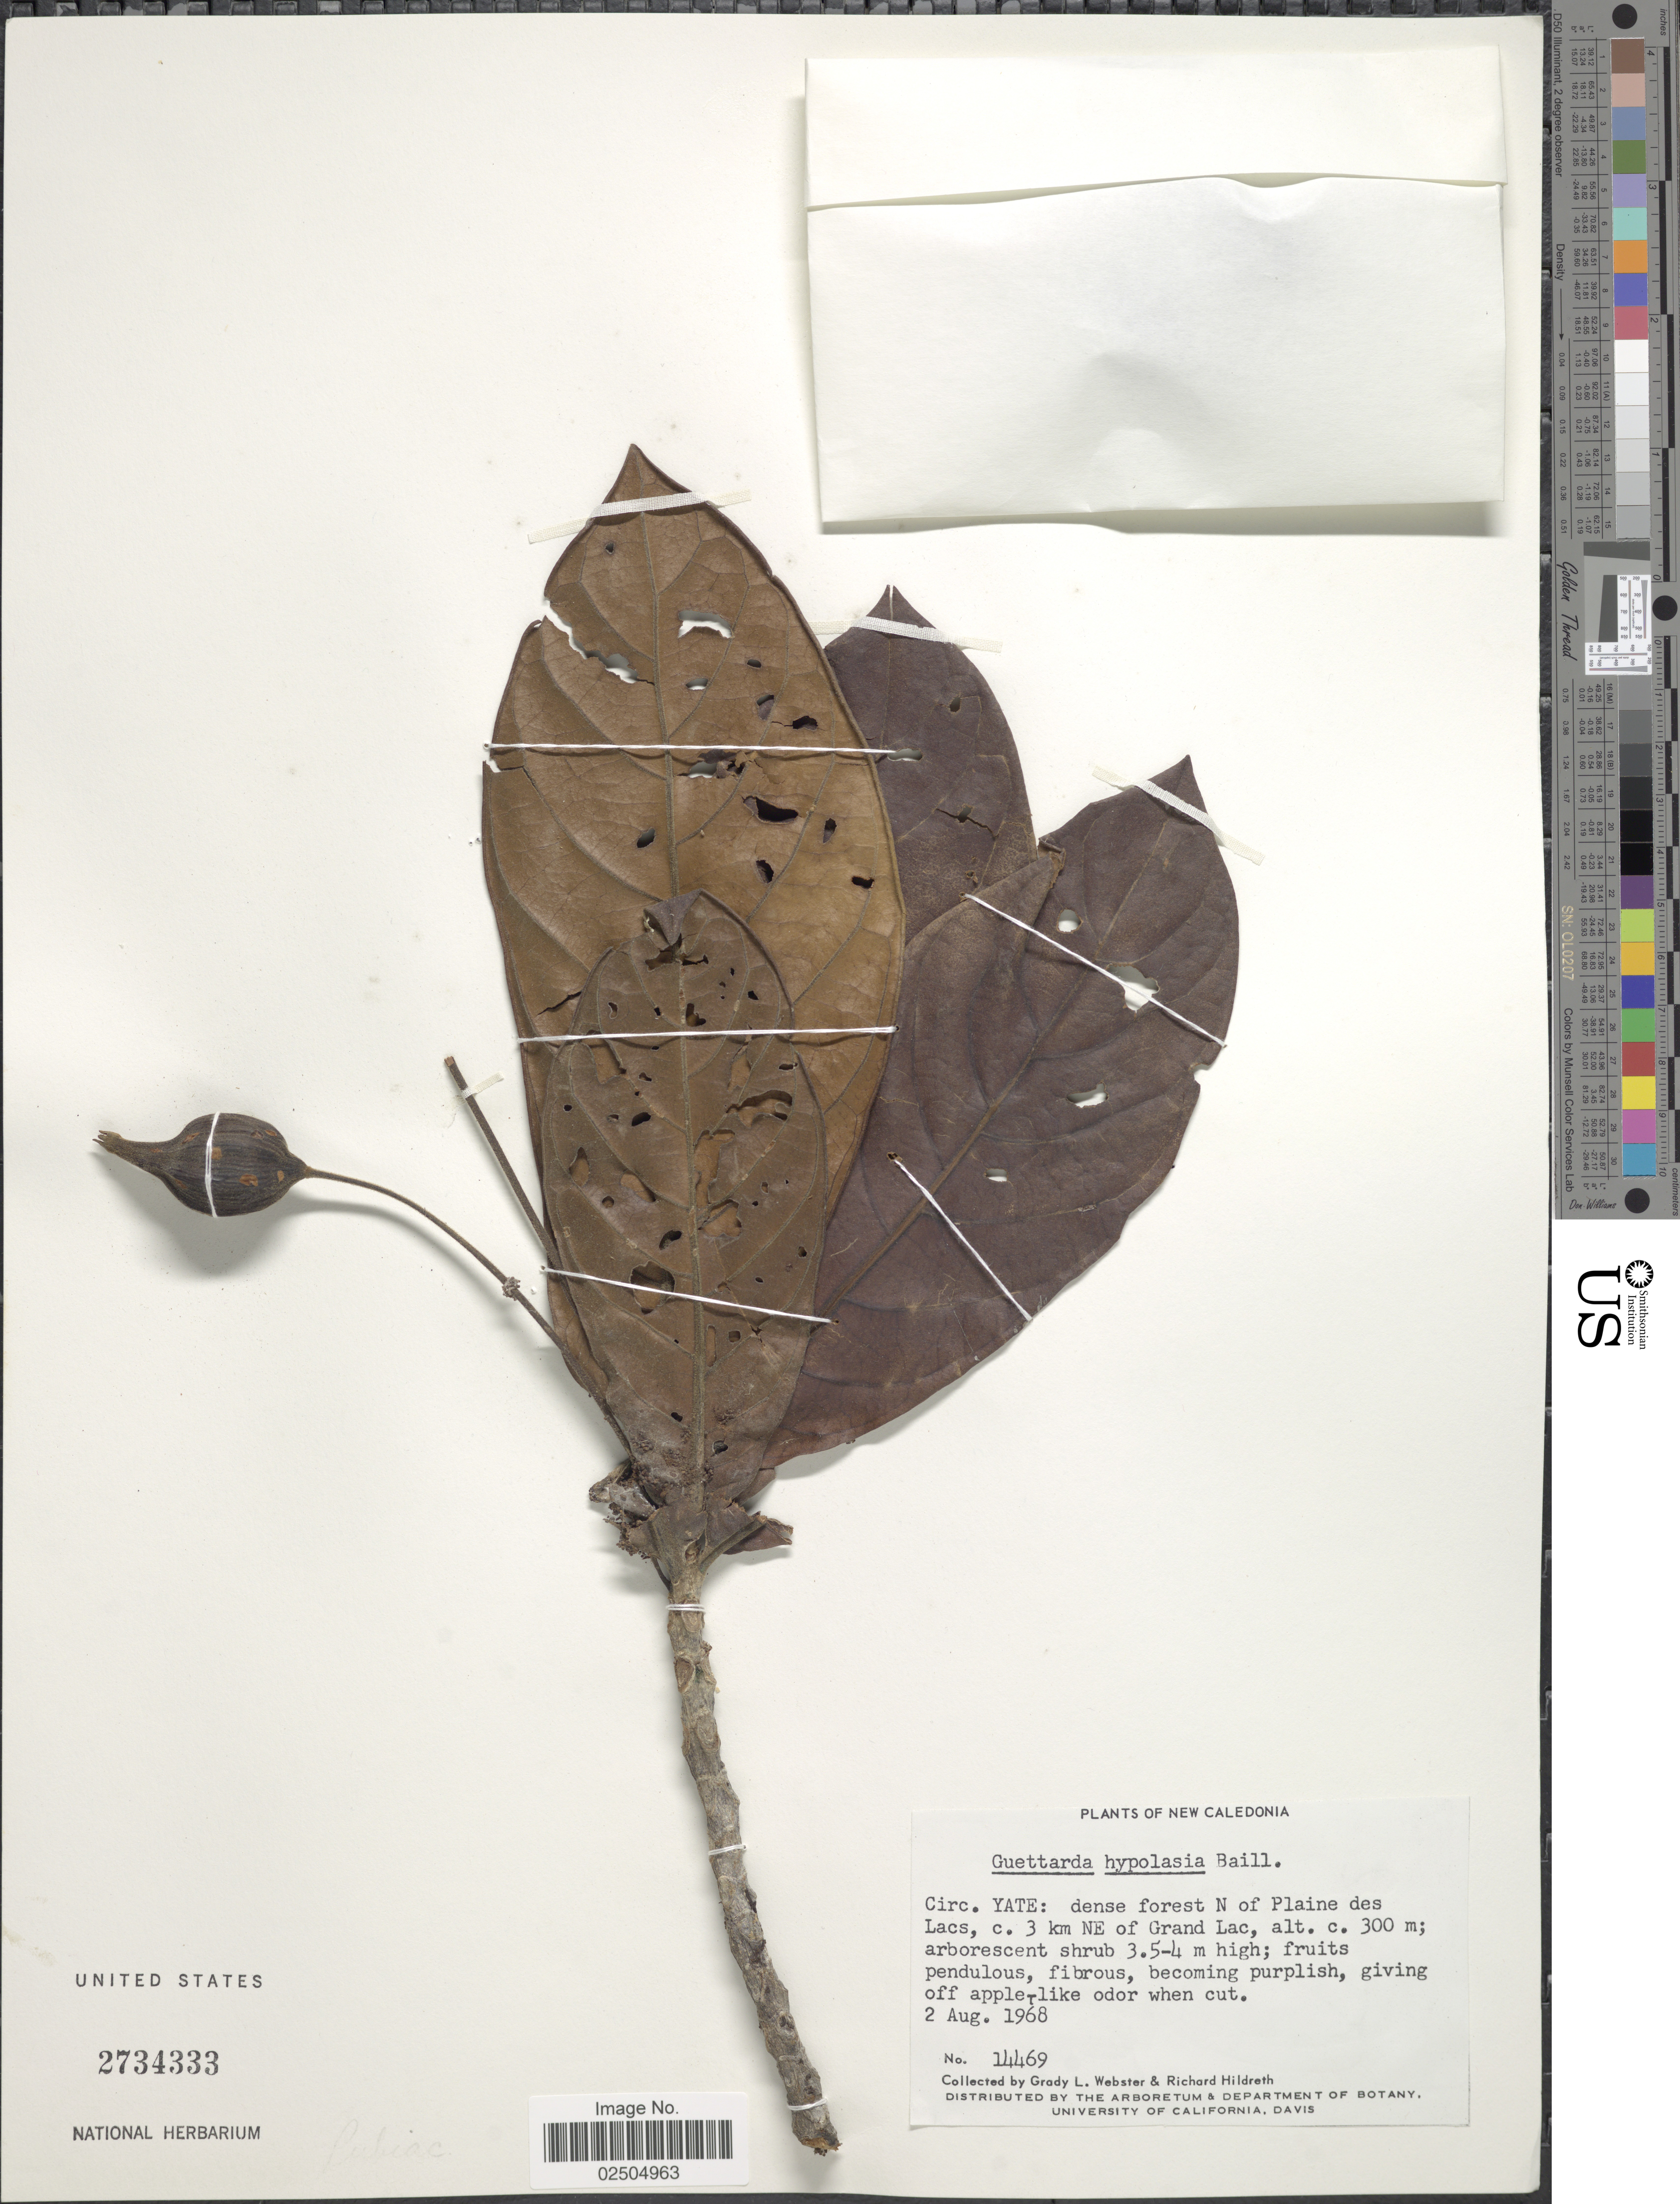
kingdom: Plantae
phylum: Tracheophyta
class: Magnoliopsida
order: Gentianales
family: Rubiaceae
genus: Guettarda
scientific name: Guettarda hypolasia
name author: Baill.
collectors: G. L. Webster & R. Hildreth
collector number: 14469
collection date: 1968-08-02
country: New Caledonia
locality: Circ. Yate: dense forest N of Plaine des Lacs, 3 km NE of Grand Lac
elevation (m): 300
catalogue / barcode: US 2734333